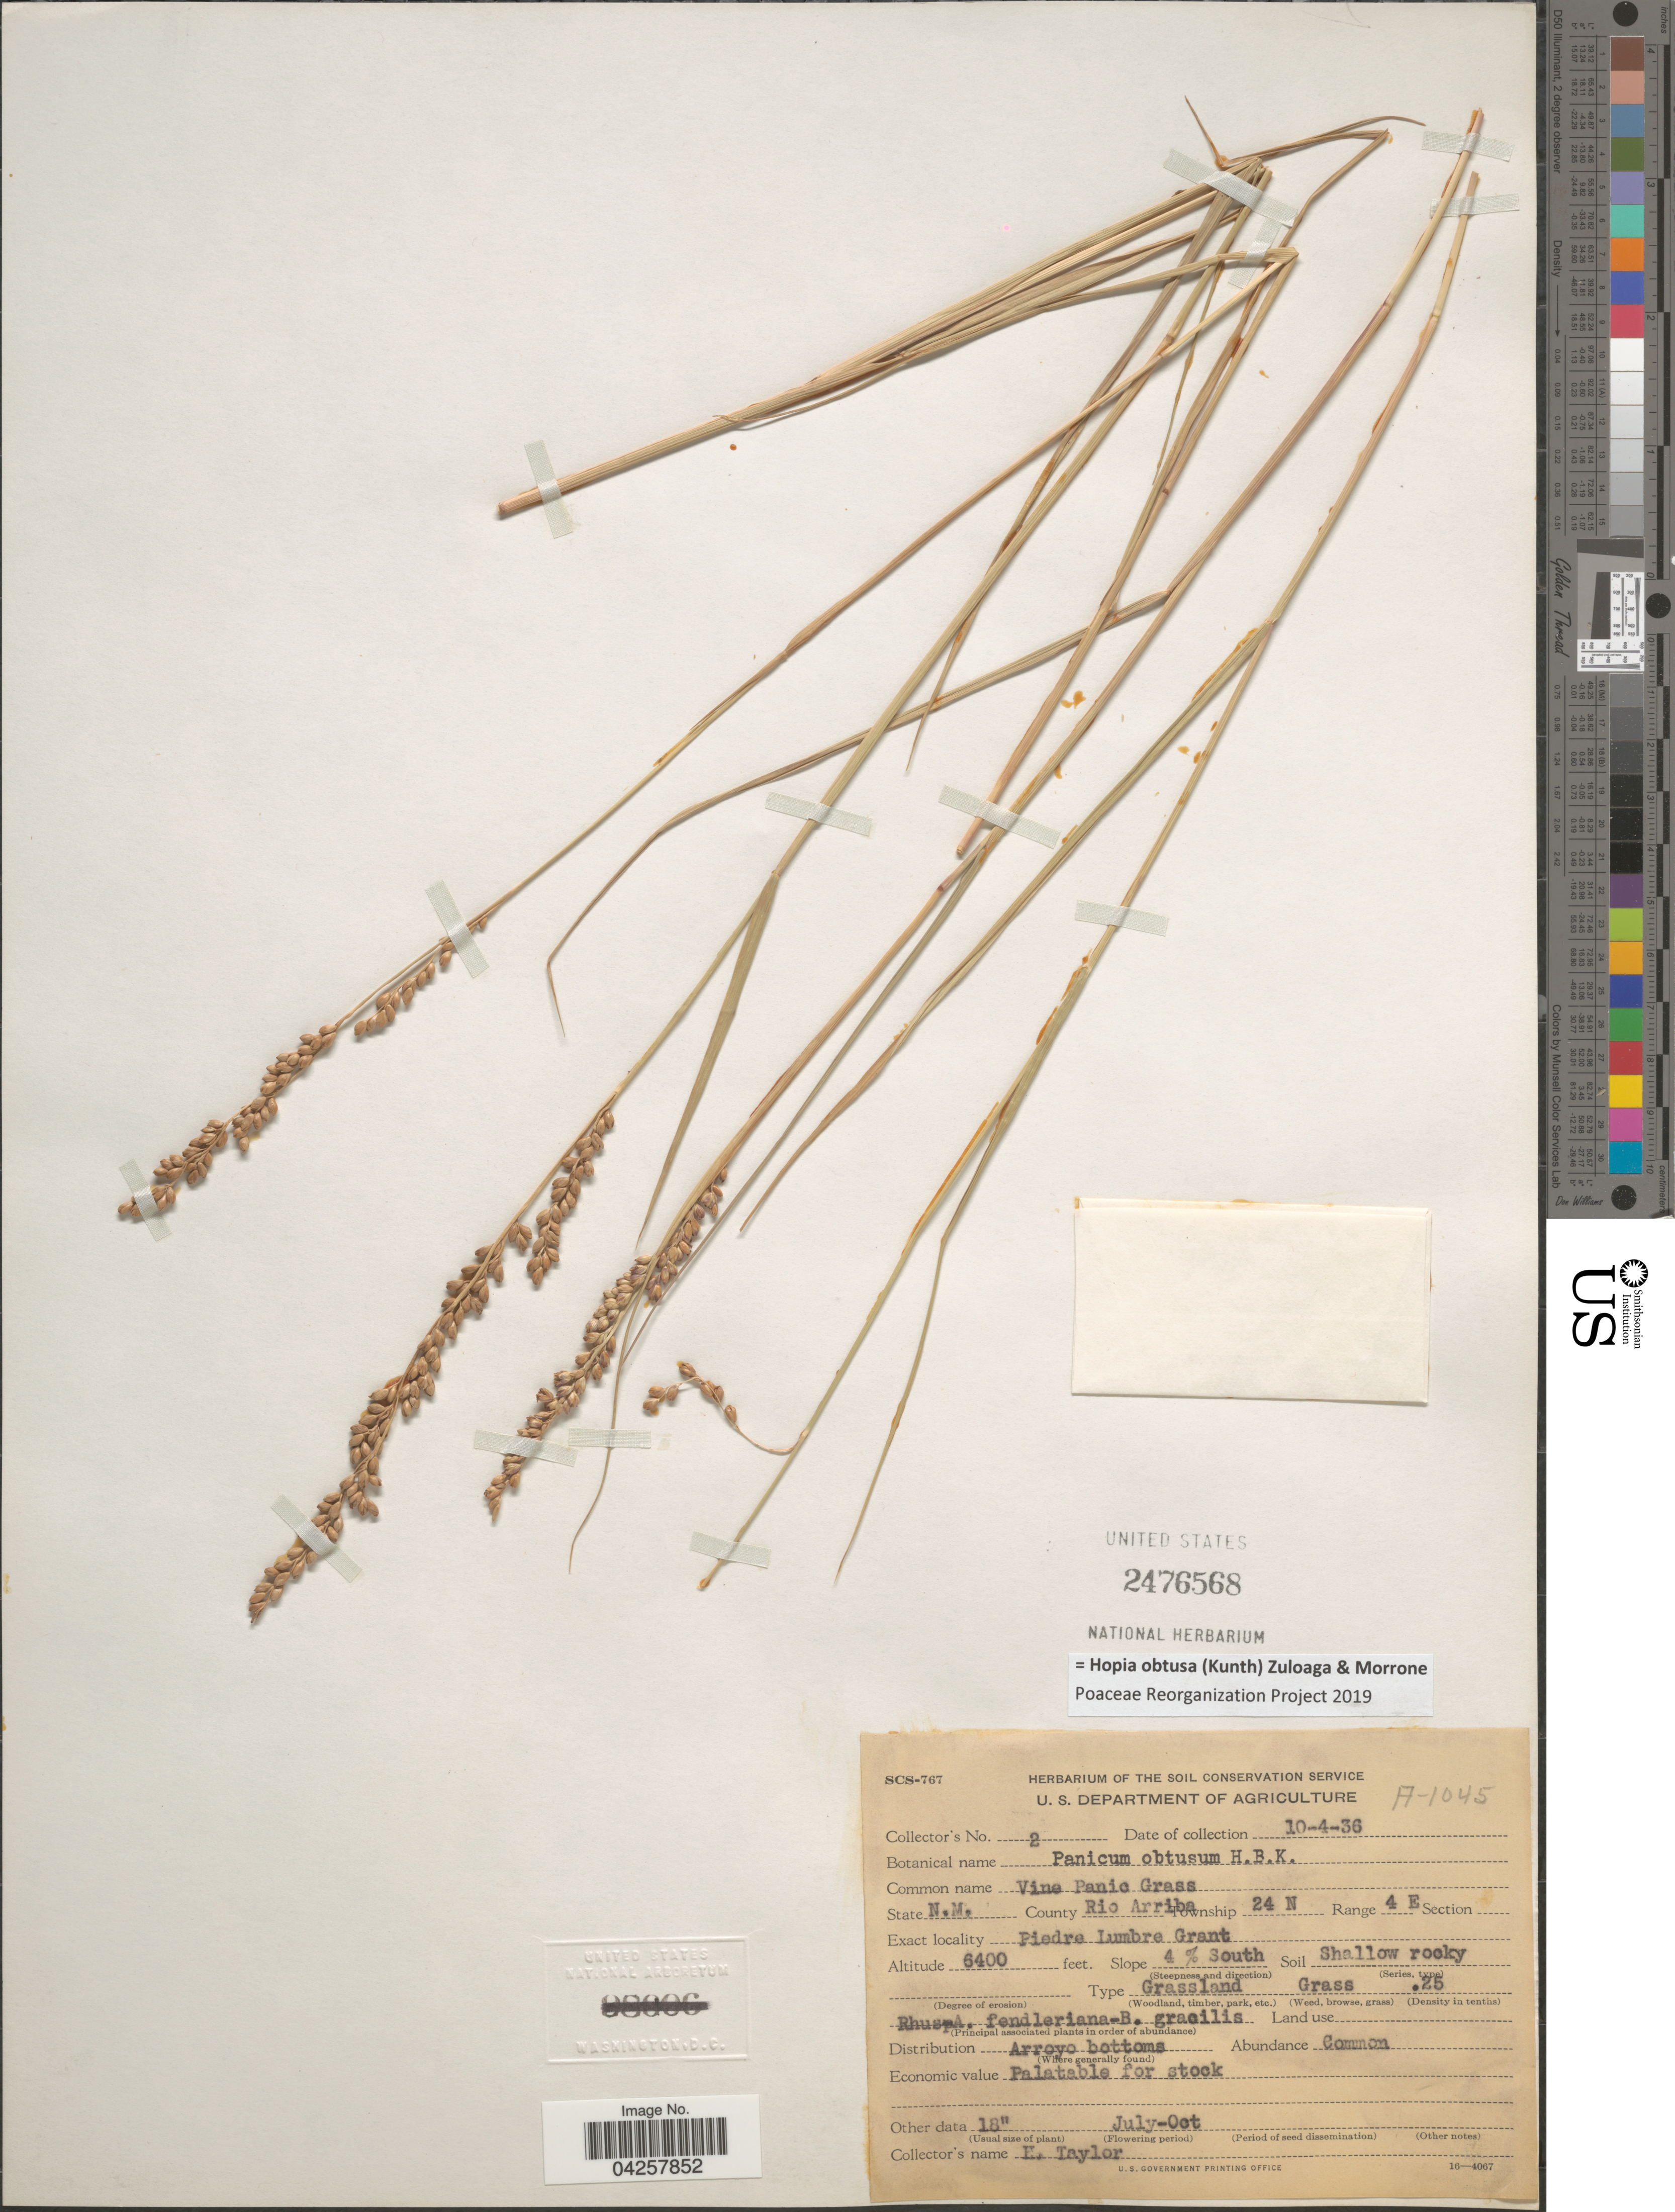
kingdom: Plantae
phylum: Tracheophyta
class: Liliopsida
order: Poales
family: Poaceae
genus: Hopia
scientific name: Hopia obtusa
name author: (Kunth) Zuloaga & Morrone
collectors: E. Taylor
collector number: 2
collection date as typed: Transcribed d/m/y: 4/10/36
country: United States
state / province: New Mexico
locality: County Rio Arriba. Township 24 N. Range 4 E. Piedre Lumbre Grant. Slope 4 % South.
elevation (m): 1951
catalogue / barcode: US 2476568